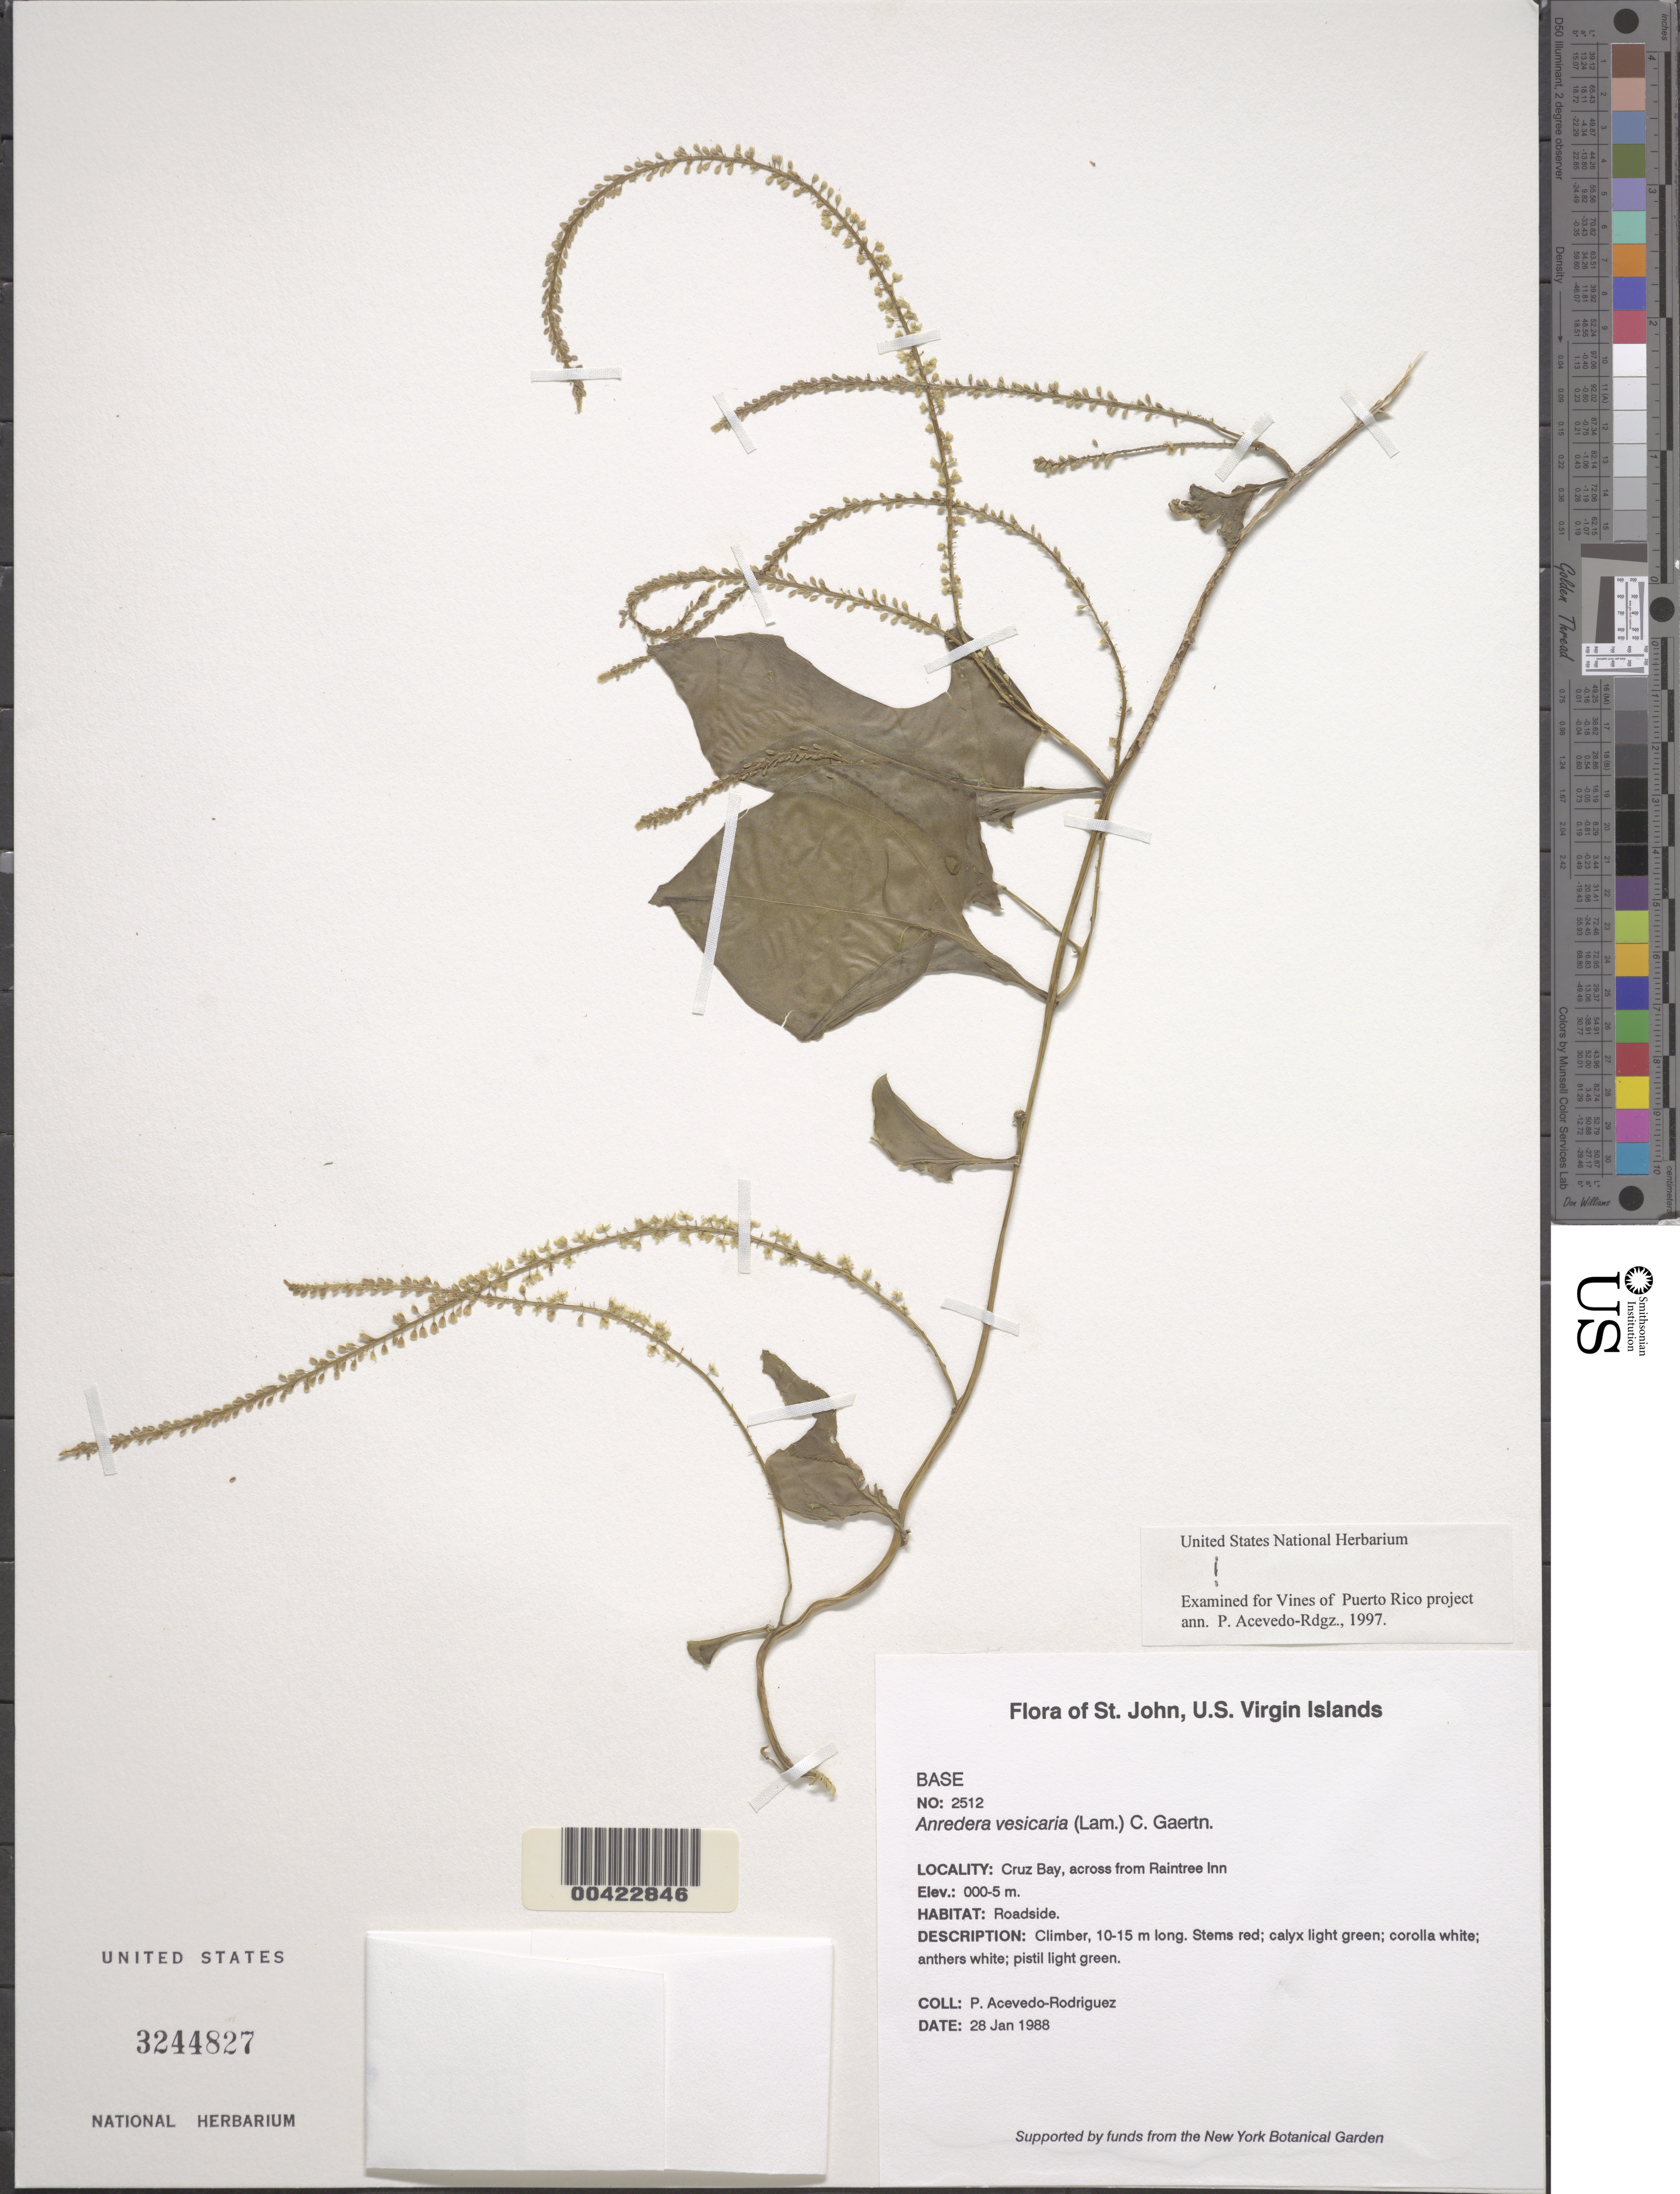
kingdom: Plantae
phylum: Tracheophyta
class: Magnoliopsida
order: Caryophyllales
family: Basellaceae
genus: Anredera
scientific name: Anredera vesicaria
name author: (Lam.) C.F. Gaertn.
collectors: P. Acevedo-Rodr.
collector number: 2512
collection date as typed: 28 Jan 1988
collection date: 1988-01-28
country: U.S. Virgin Islands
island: St. John Island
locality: Cruz bay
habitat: Roadside.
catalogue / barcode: US 3244827